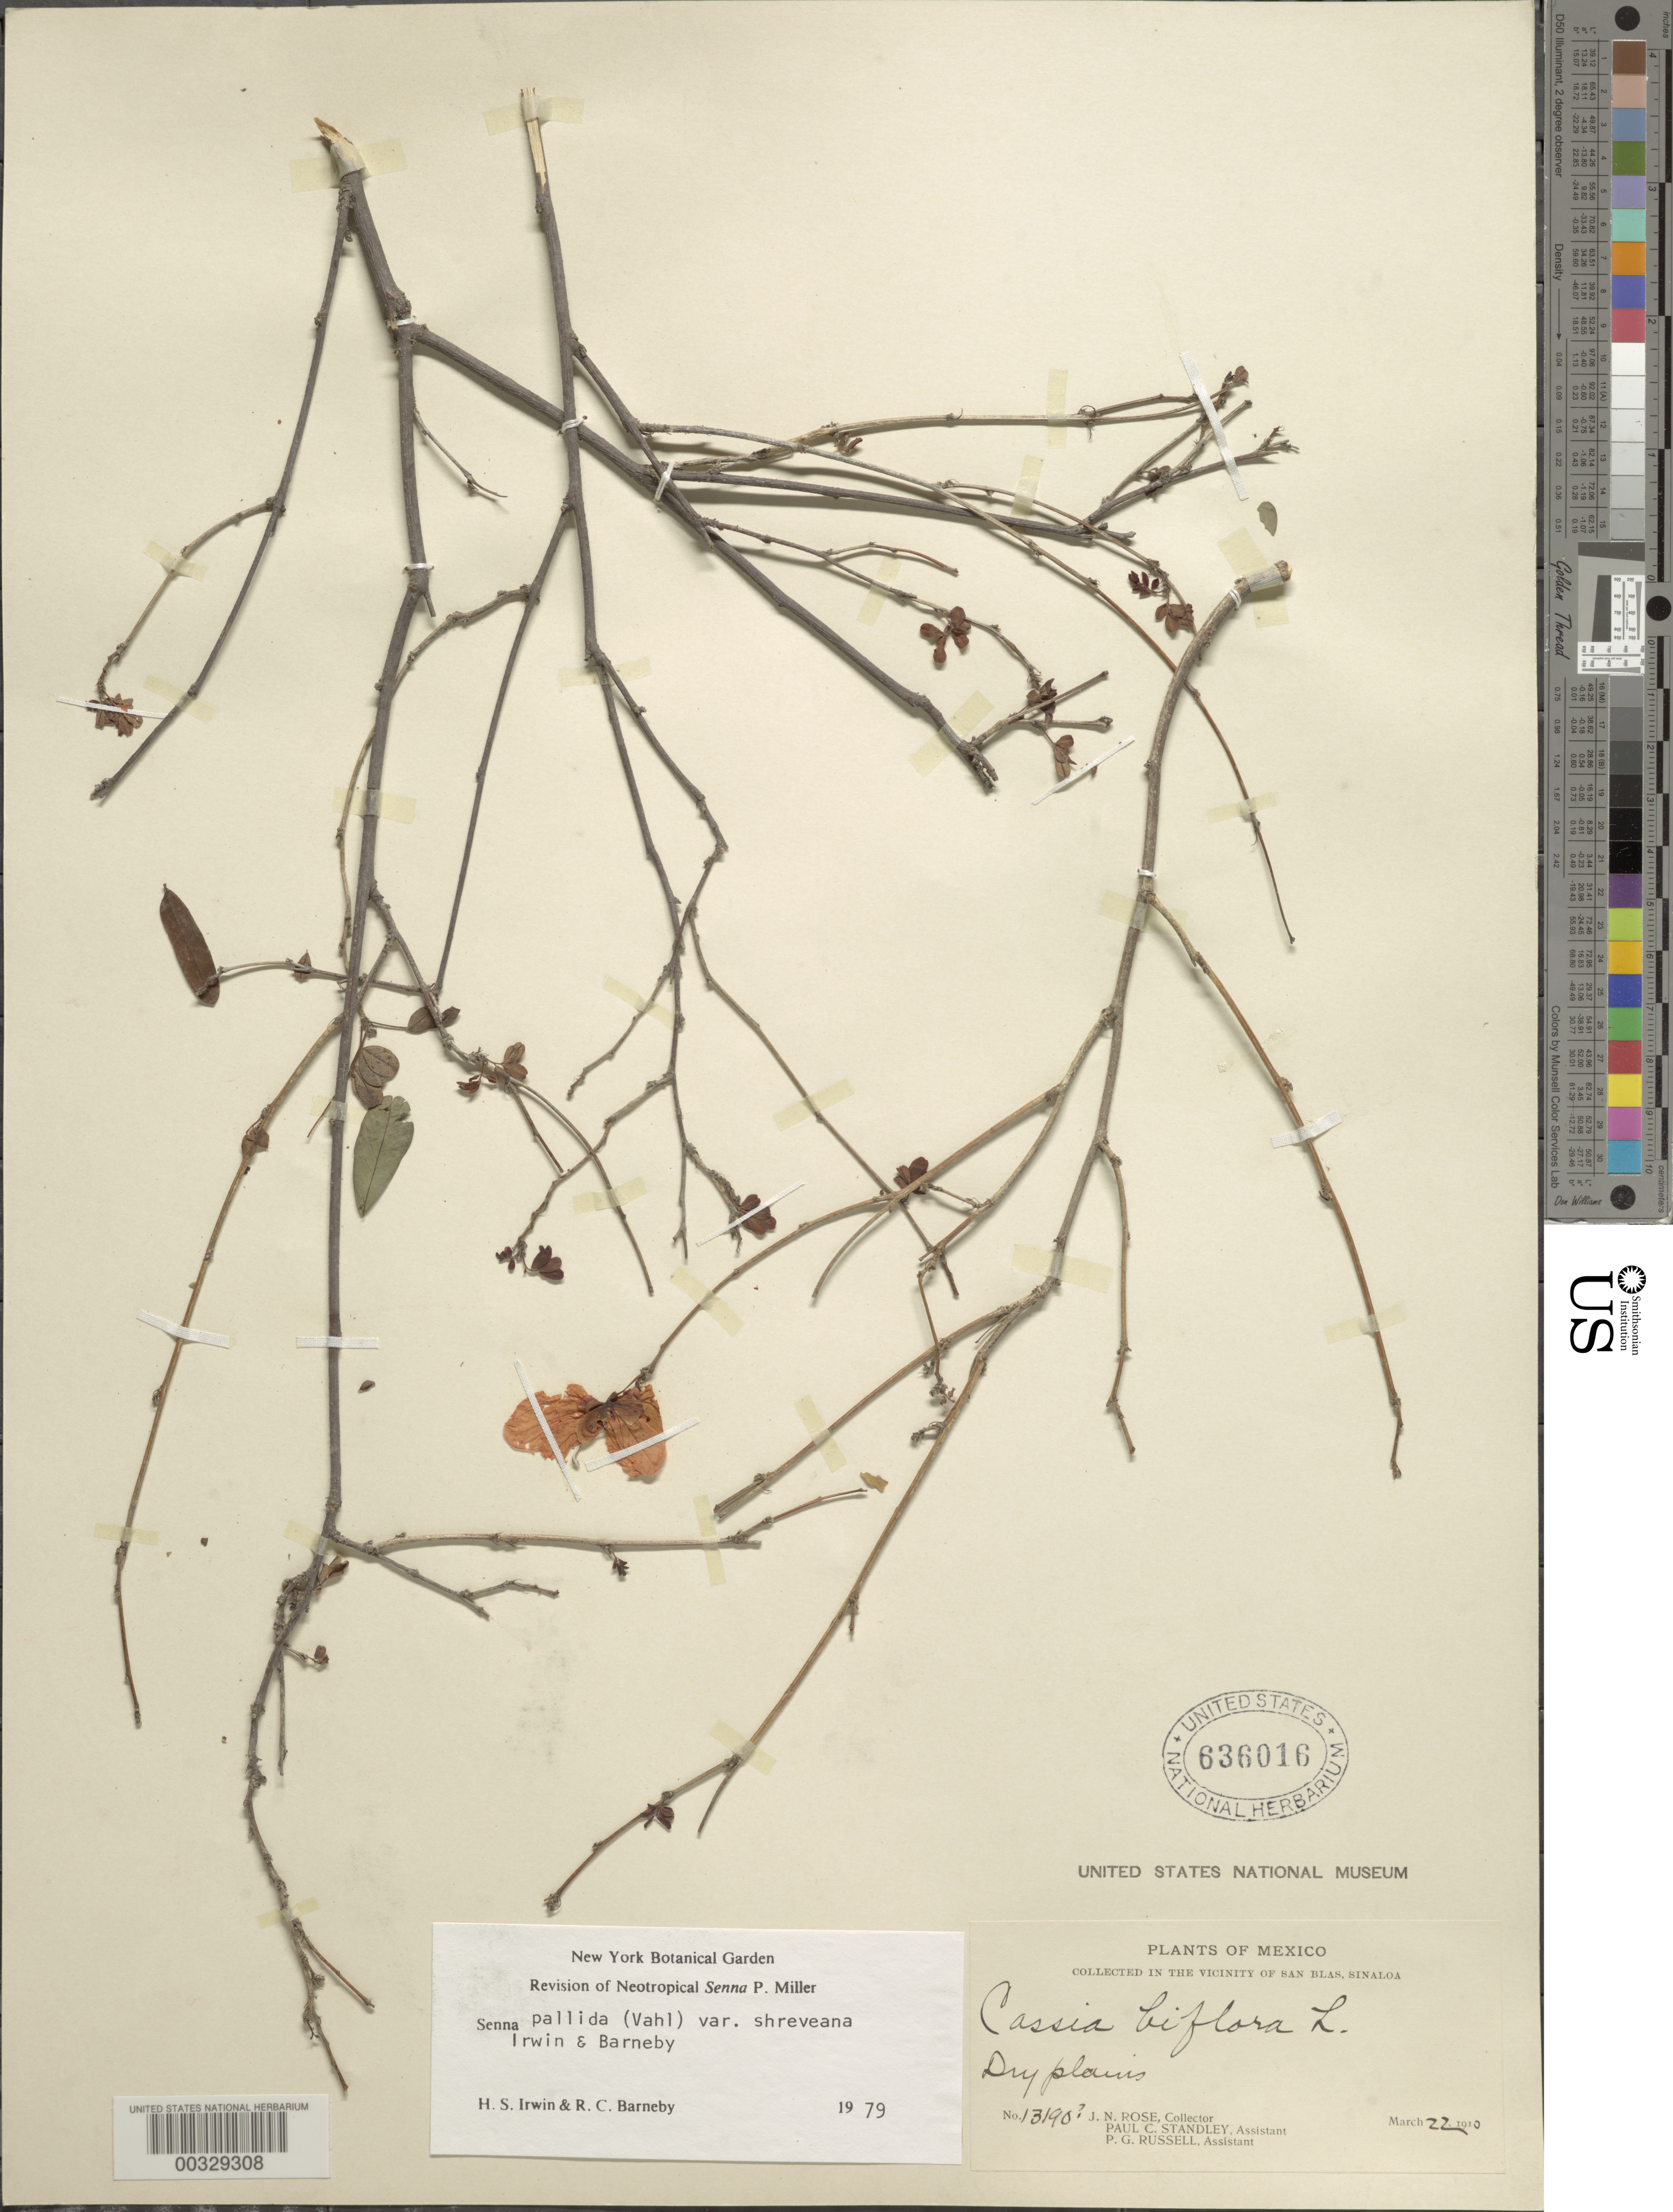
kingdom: Plantae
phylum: Tracheophyta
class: Magnoliopsida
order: Fabales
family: Fabaceae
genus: Senna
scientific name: Senna pallida var. shreveana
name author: H.S. Irwin & Barneby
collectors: J. N. Rose, P. C. Standley & P. G. Russell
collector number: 13190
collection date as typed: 22 Mar 1910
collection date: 1910-03-22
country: Mexico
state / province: Sinaloa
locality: San Blas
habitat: Dry plains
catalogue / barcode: US 636016